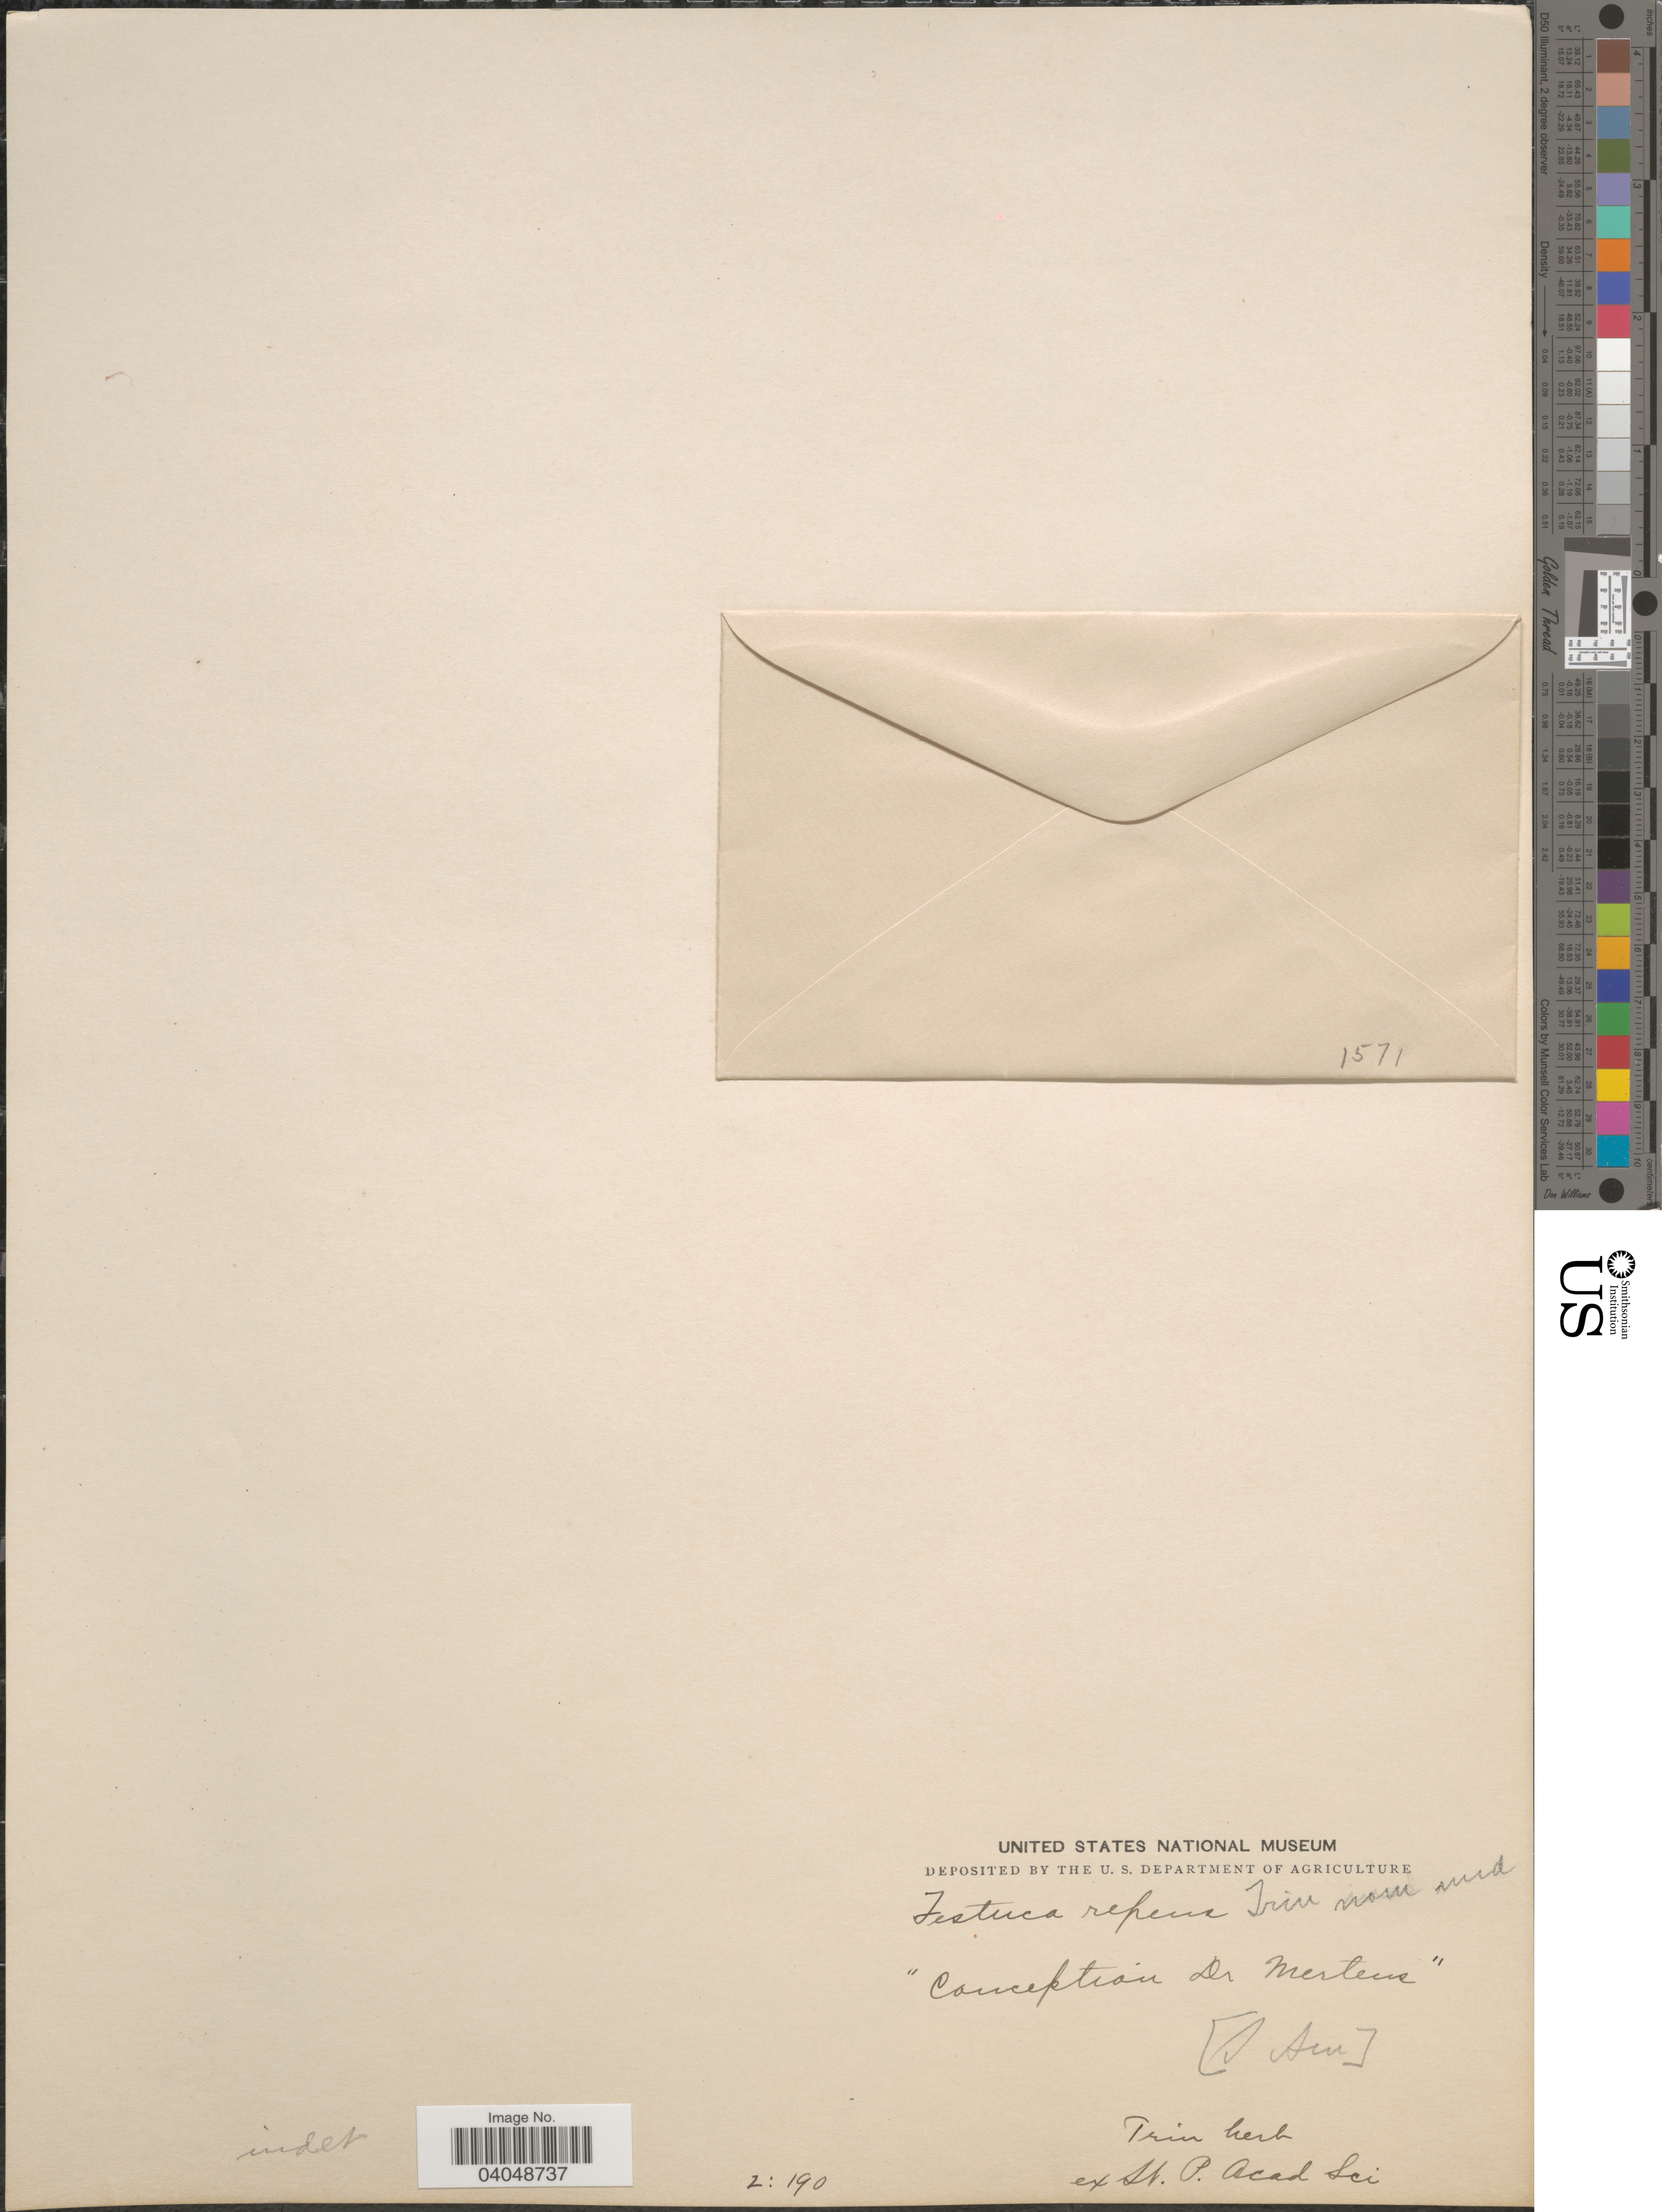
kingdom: Plantae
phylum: Tracheophyta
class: Liliopsida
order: Poales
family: Poaceae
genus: Festuca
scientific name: Festuca sp.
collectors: Mertens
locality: [S Am].